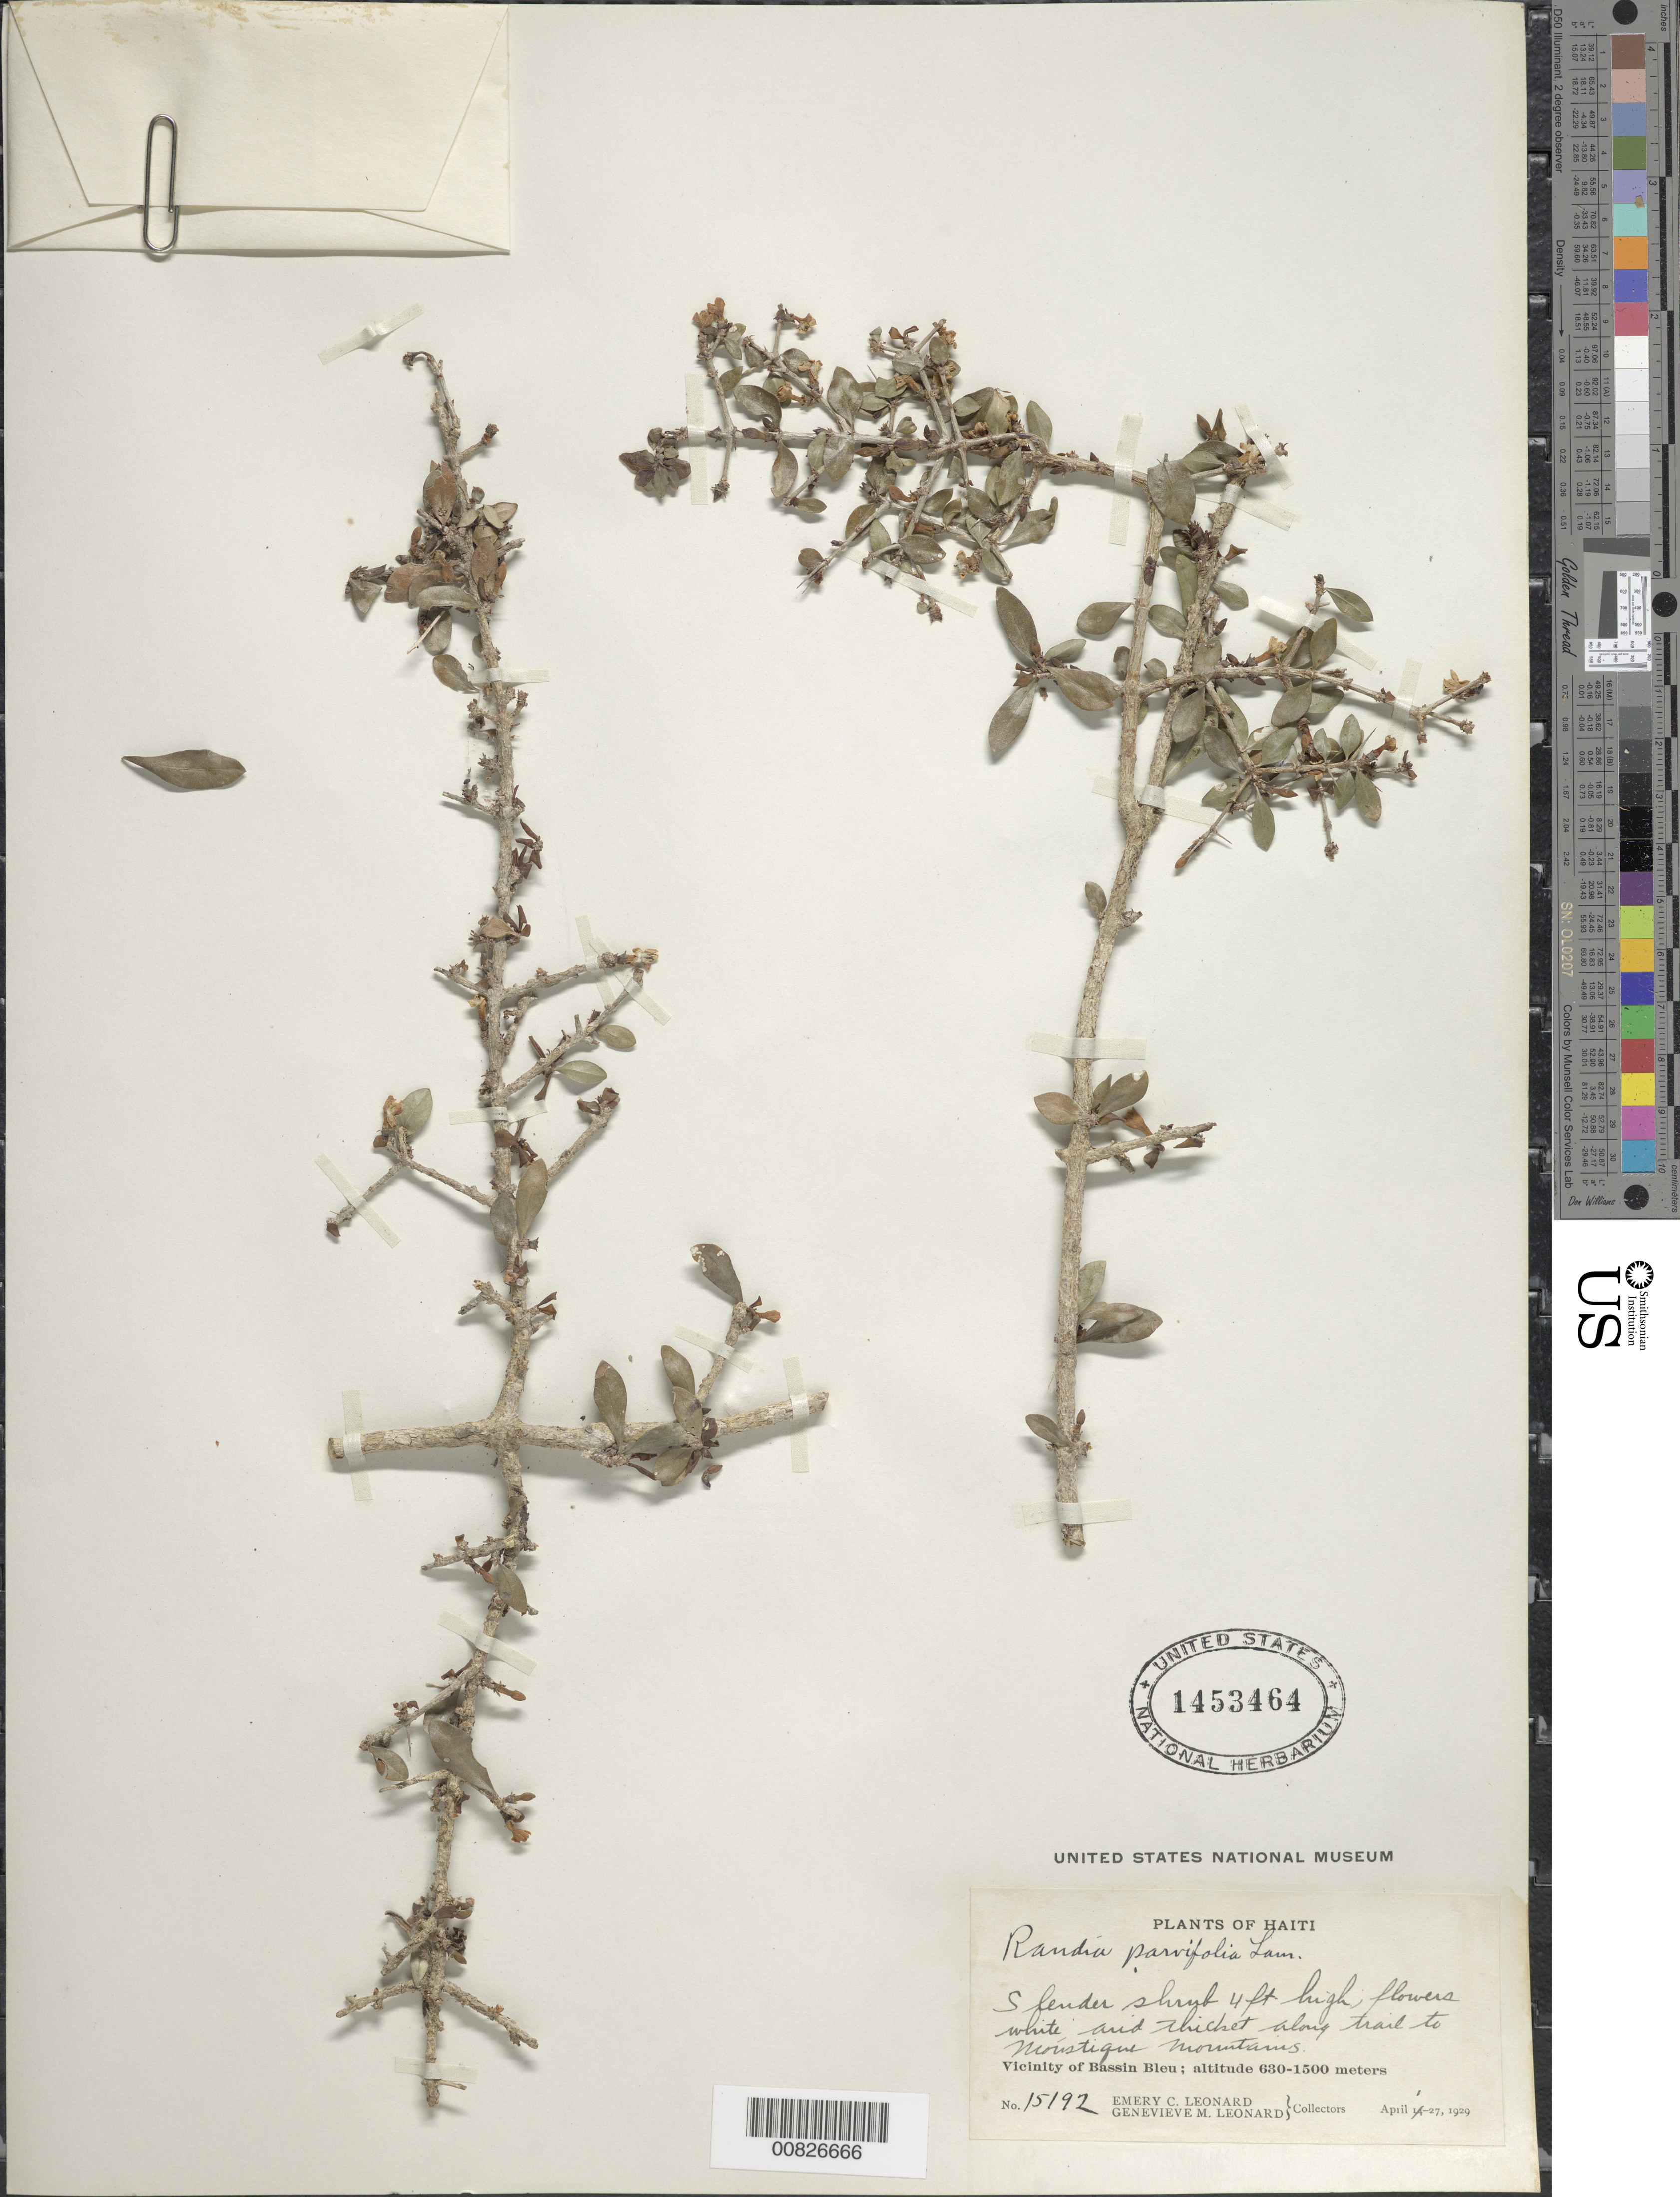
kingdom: Plantae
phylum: Tracheophyta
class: Magnoliopsida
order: Gentianales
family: Rubiaceae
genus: Randia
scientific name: Randia parvifolia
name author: Lam.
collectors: E. C. Leonard & G. M. Leonard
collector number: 15192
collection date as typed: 01 Apr 1929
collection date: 1929-04-01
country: Haiti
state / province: Nord-Ouest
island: Hispaniola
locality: Vicinity of Bassin Bleu, trail to Moustique Mountains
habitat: Arid thicket along trail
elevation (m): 630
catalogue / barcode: US 1453464